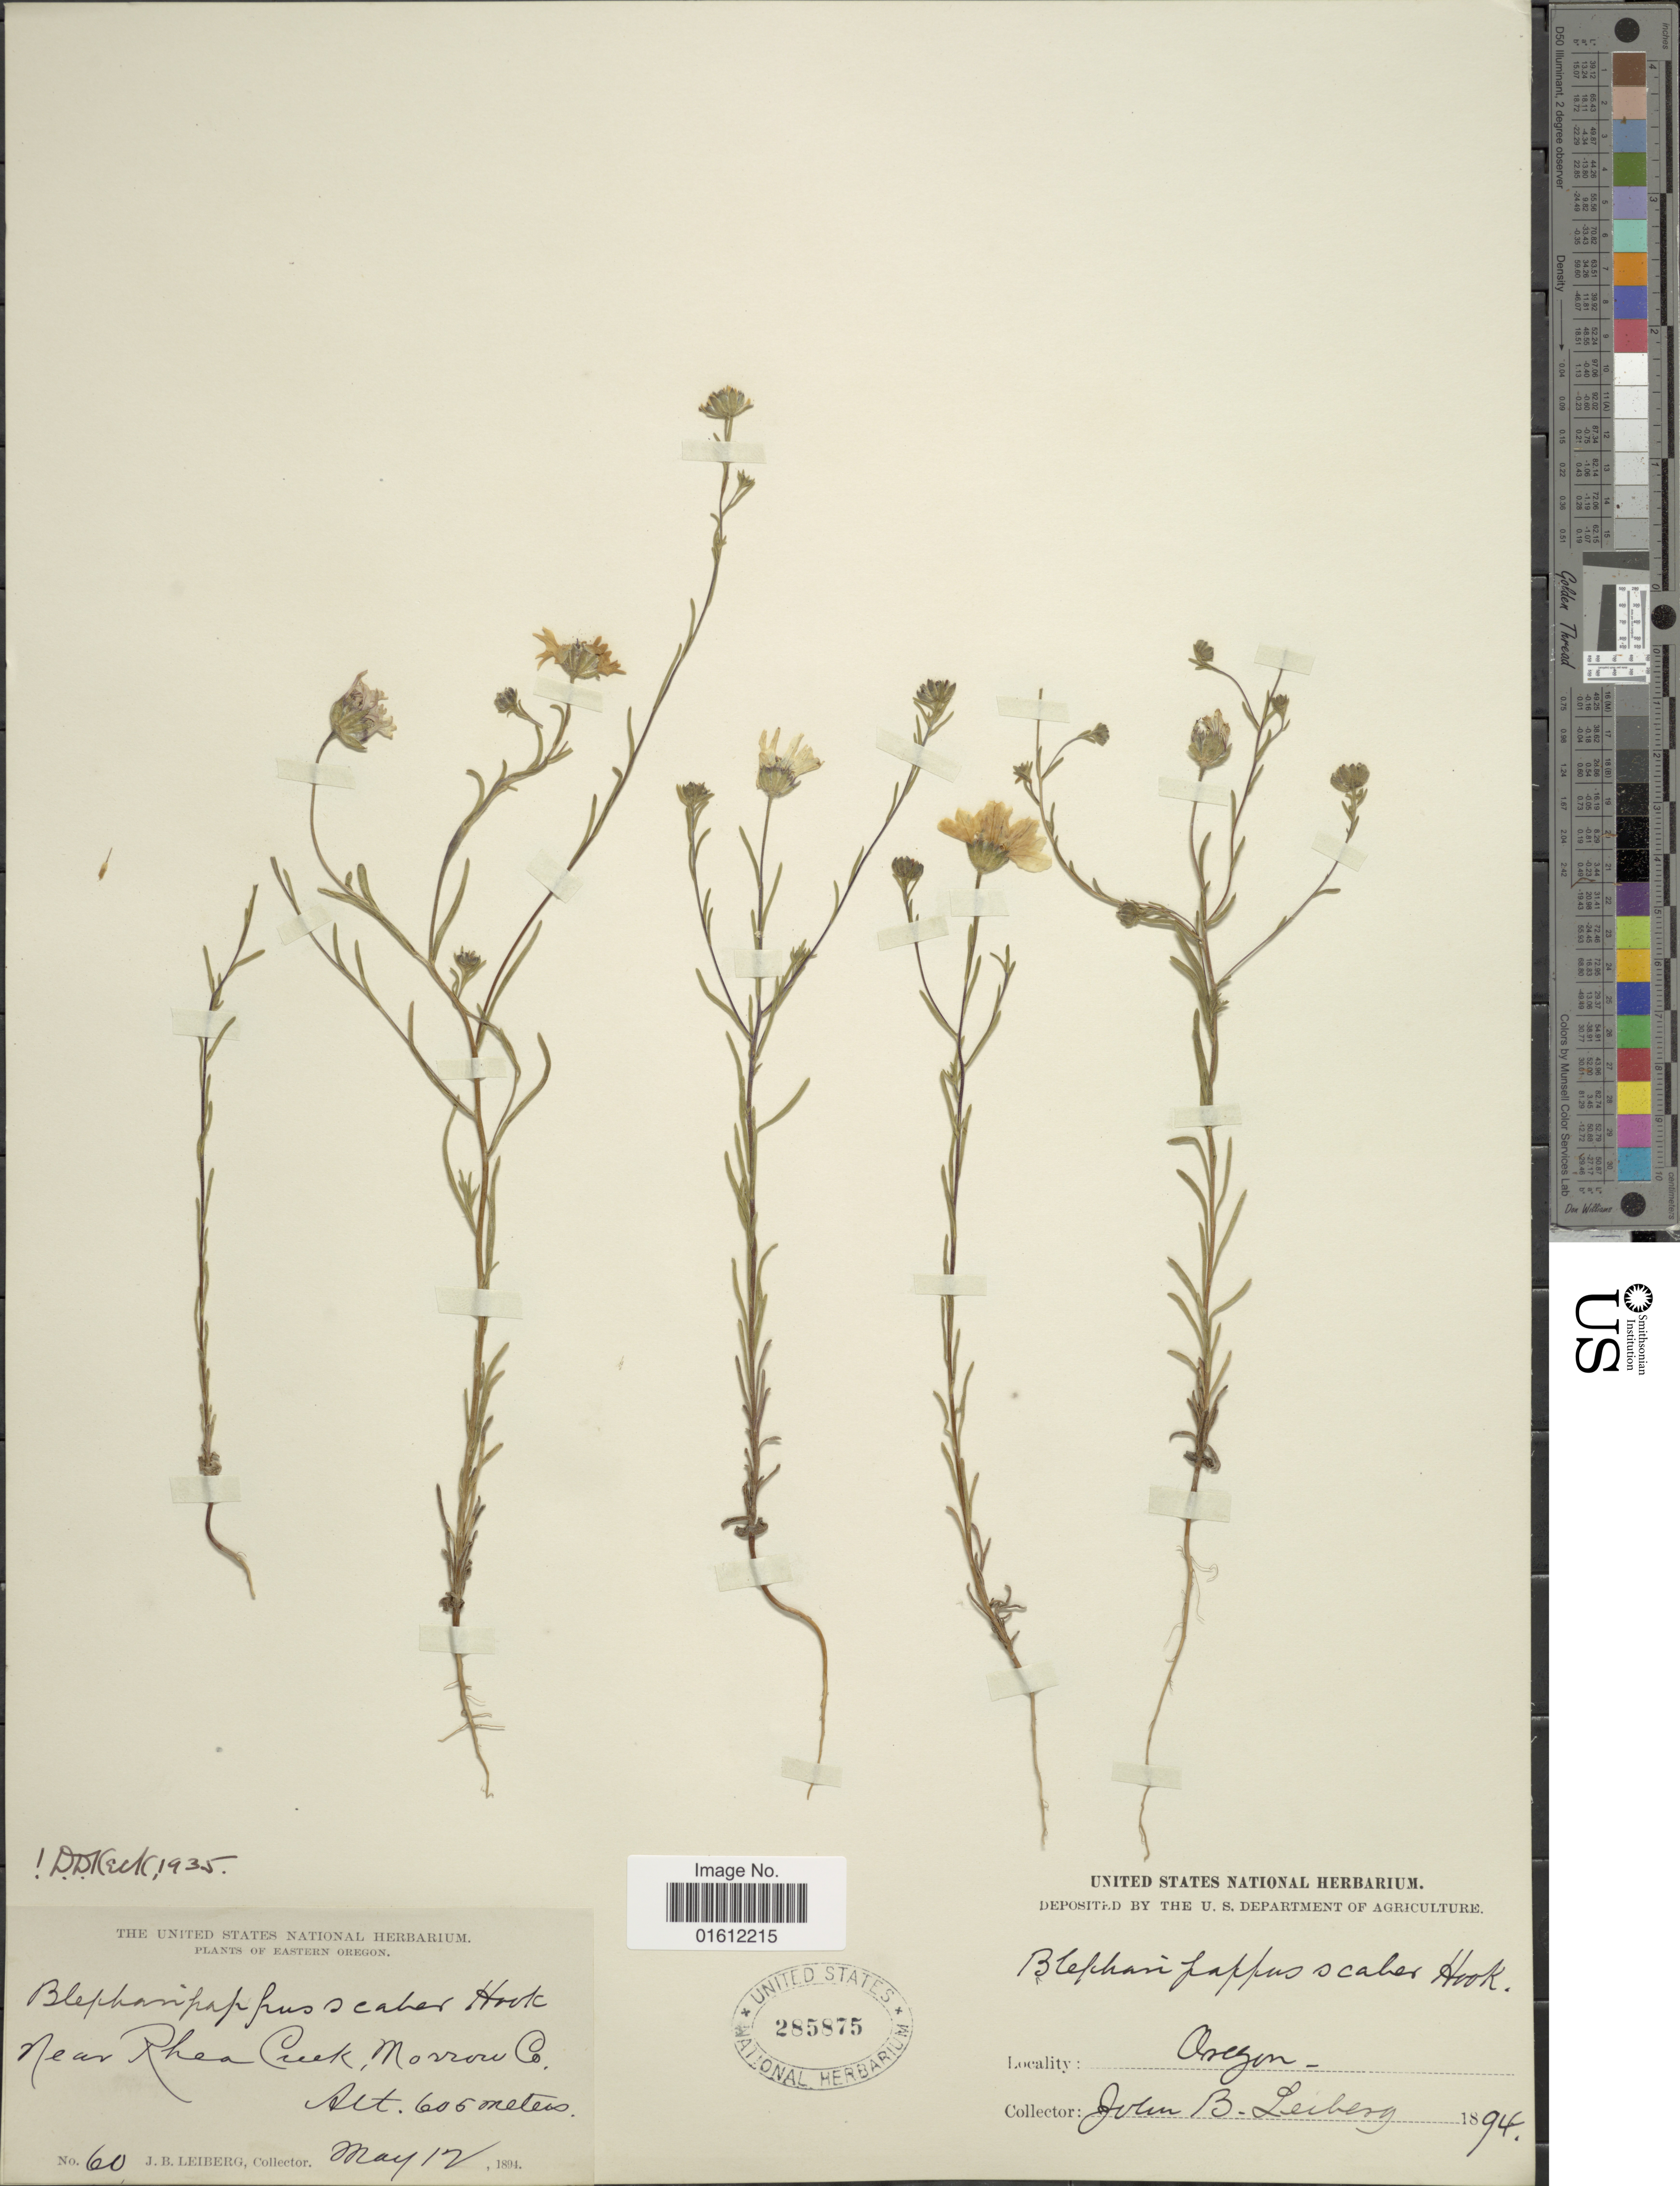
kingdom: Plantae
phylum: Tracheophyta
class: Magnoliopsida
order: Asterales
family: Asteraceae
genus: Blepharipappus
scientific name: Blepharipappus scaber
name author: Hook.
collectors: J. B. Leiberg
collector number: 60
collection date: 1894-05-12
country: United States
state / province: Oregon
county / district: Morrow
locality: Near Rhea Creek, Morrow Co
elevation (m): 605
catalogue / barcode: US 285875